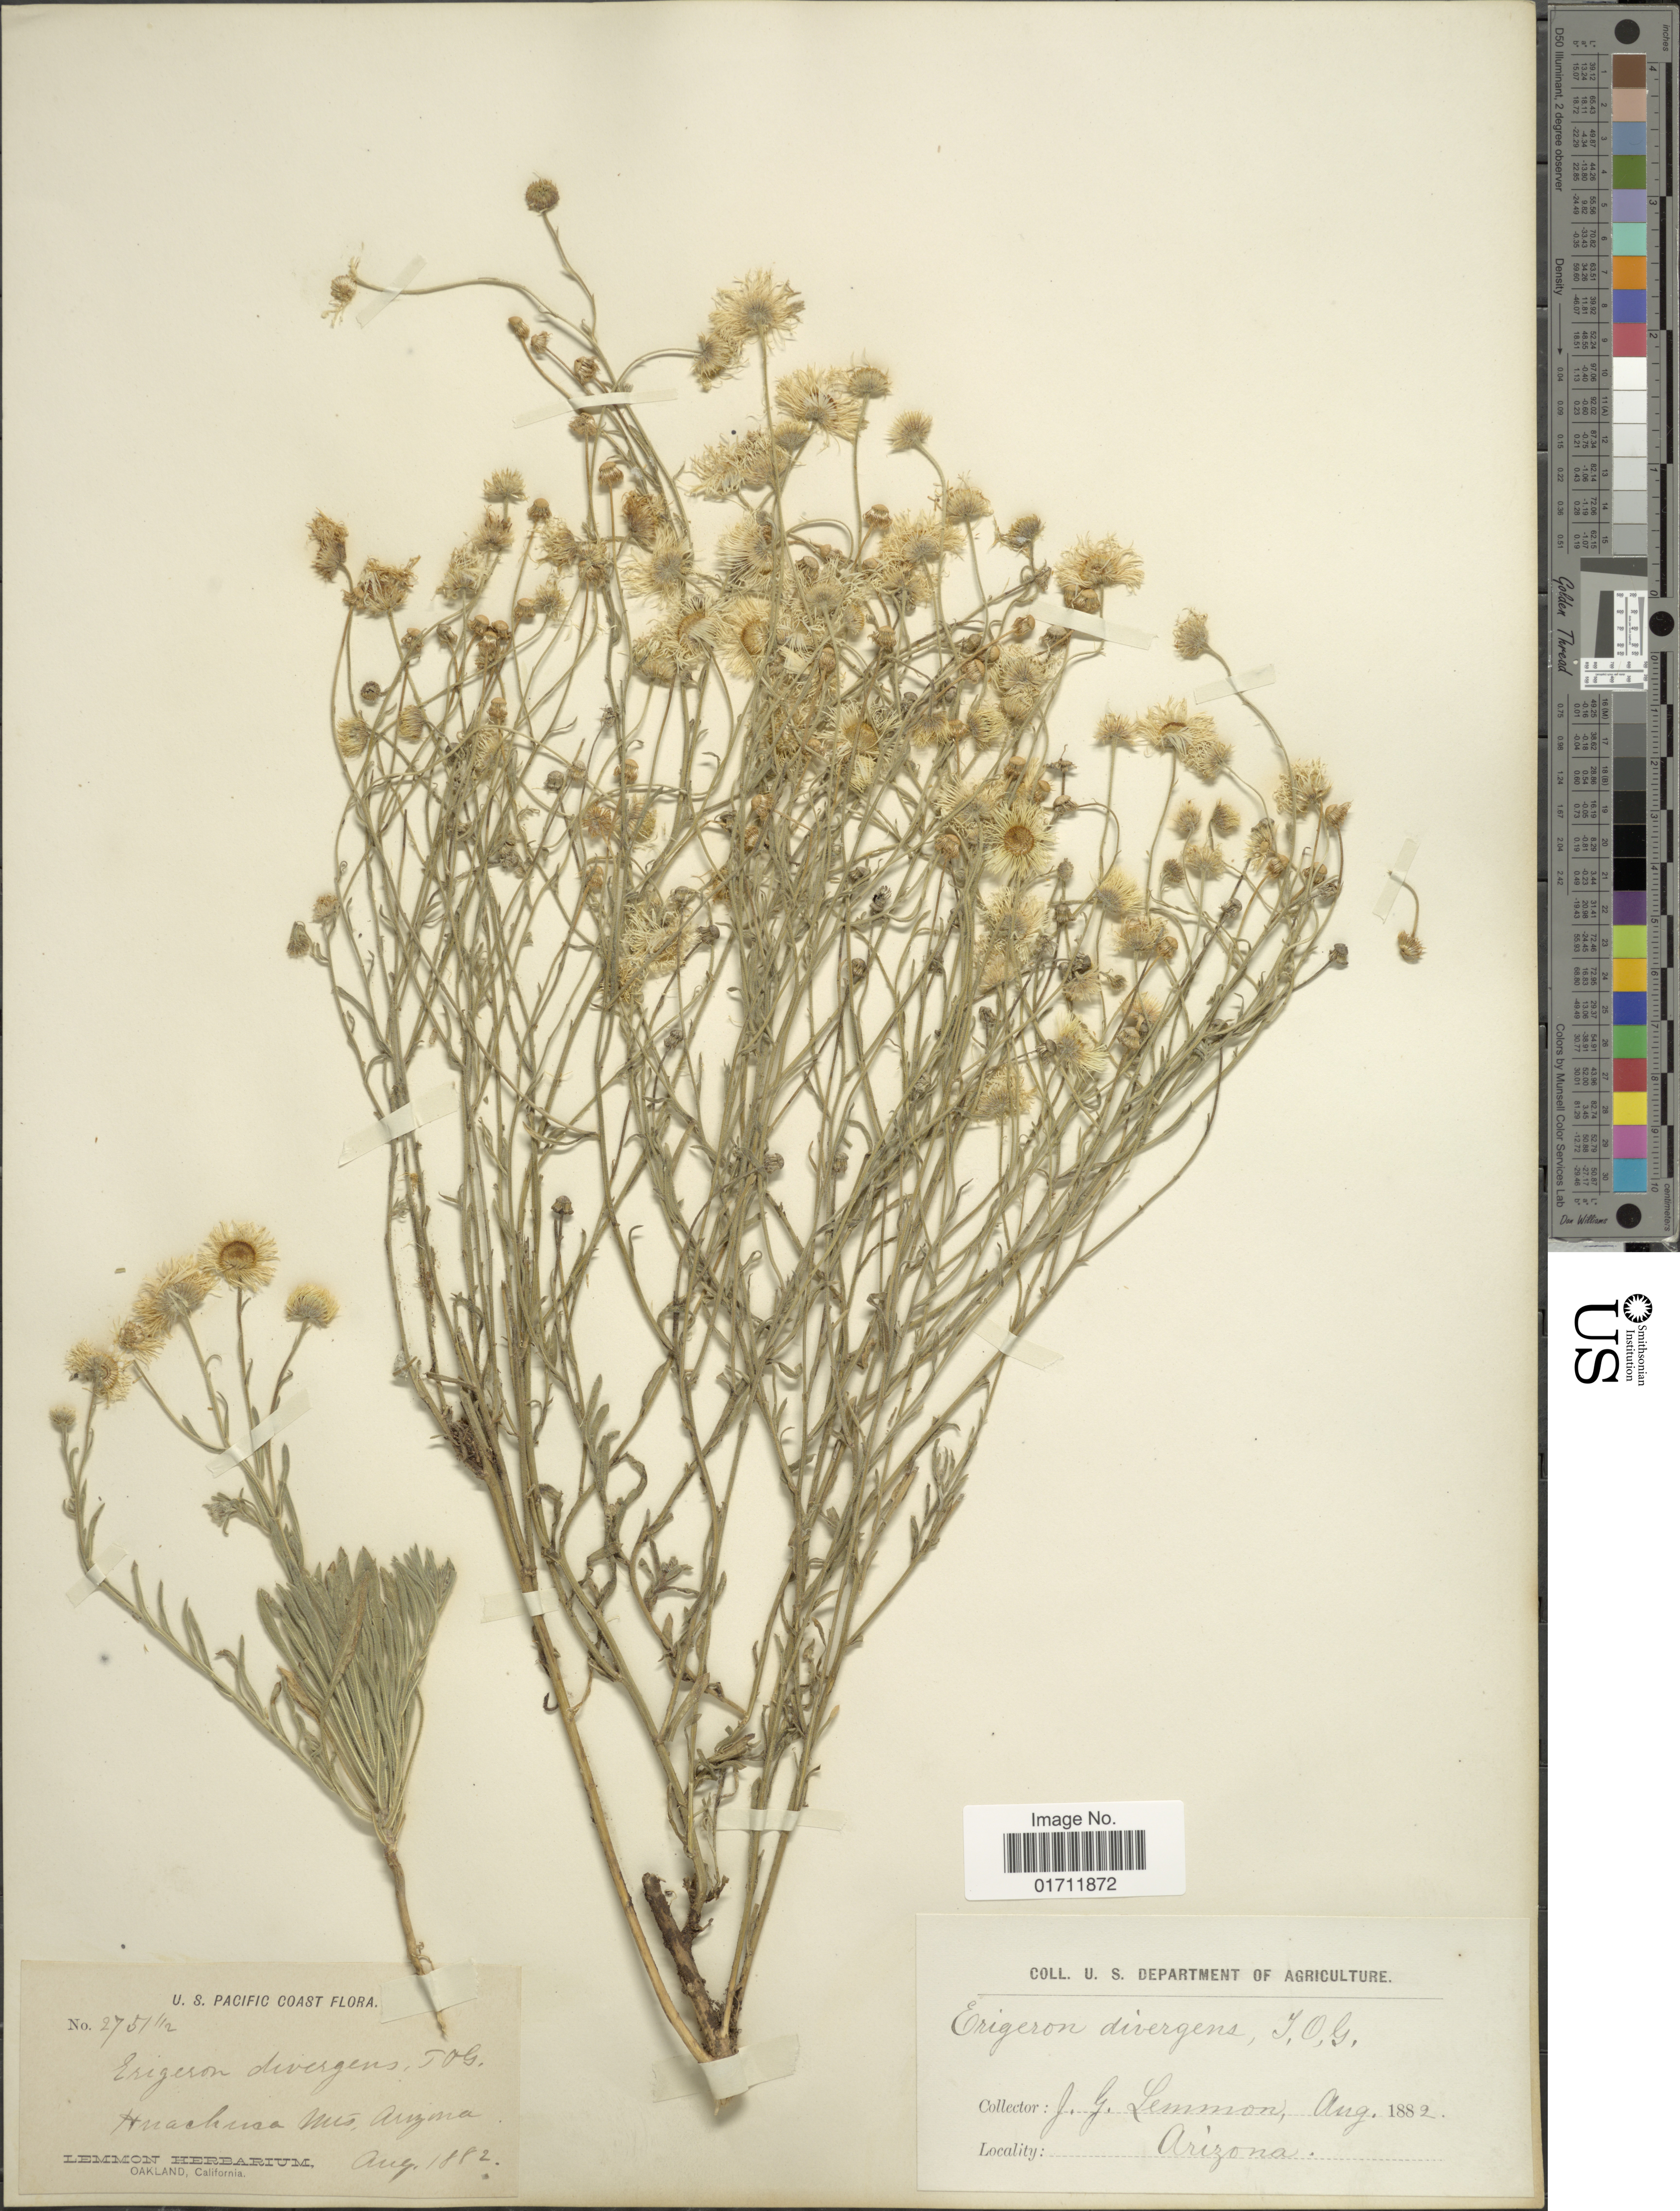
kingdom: Plantae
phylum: Tracheophyta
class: Magnoliopsida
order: Asterales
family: Asteraceae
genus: Erigeron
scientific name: Erigeron divergens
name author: Torr. & A. Gray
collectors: J. Lemmon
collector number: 2751½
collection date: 1882-08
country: United States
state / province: Arizona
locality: U.S.Pacific Coast, Huachusa Mts